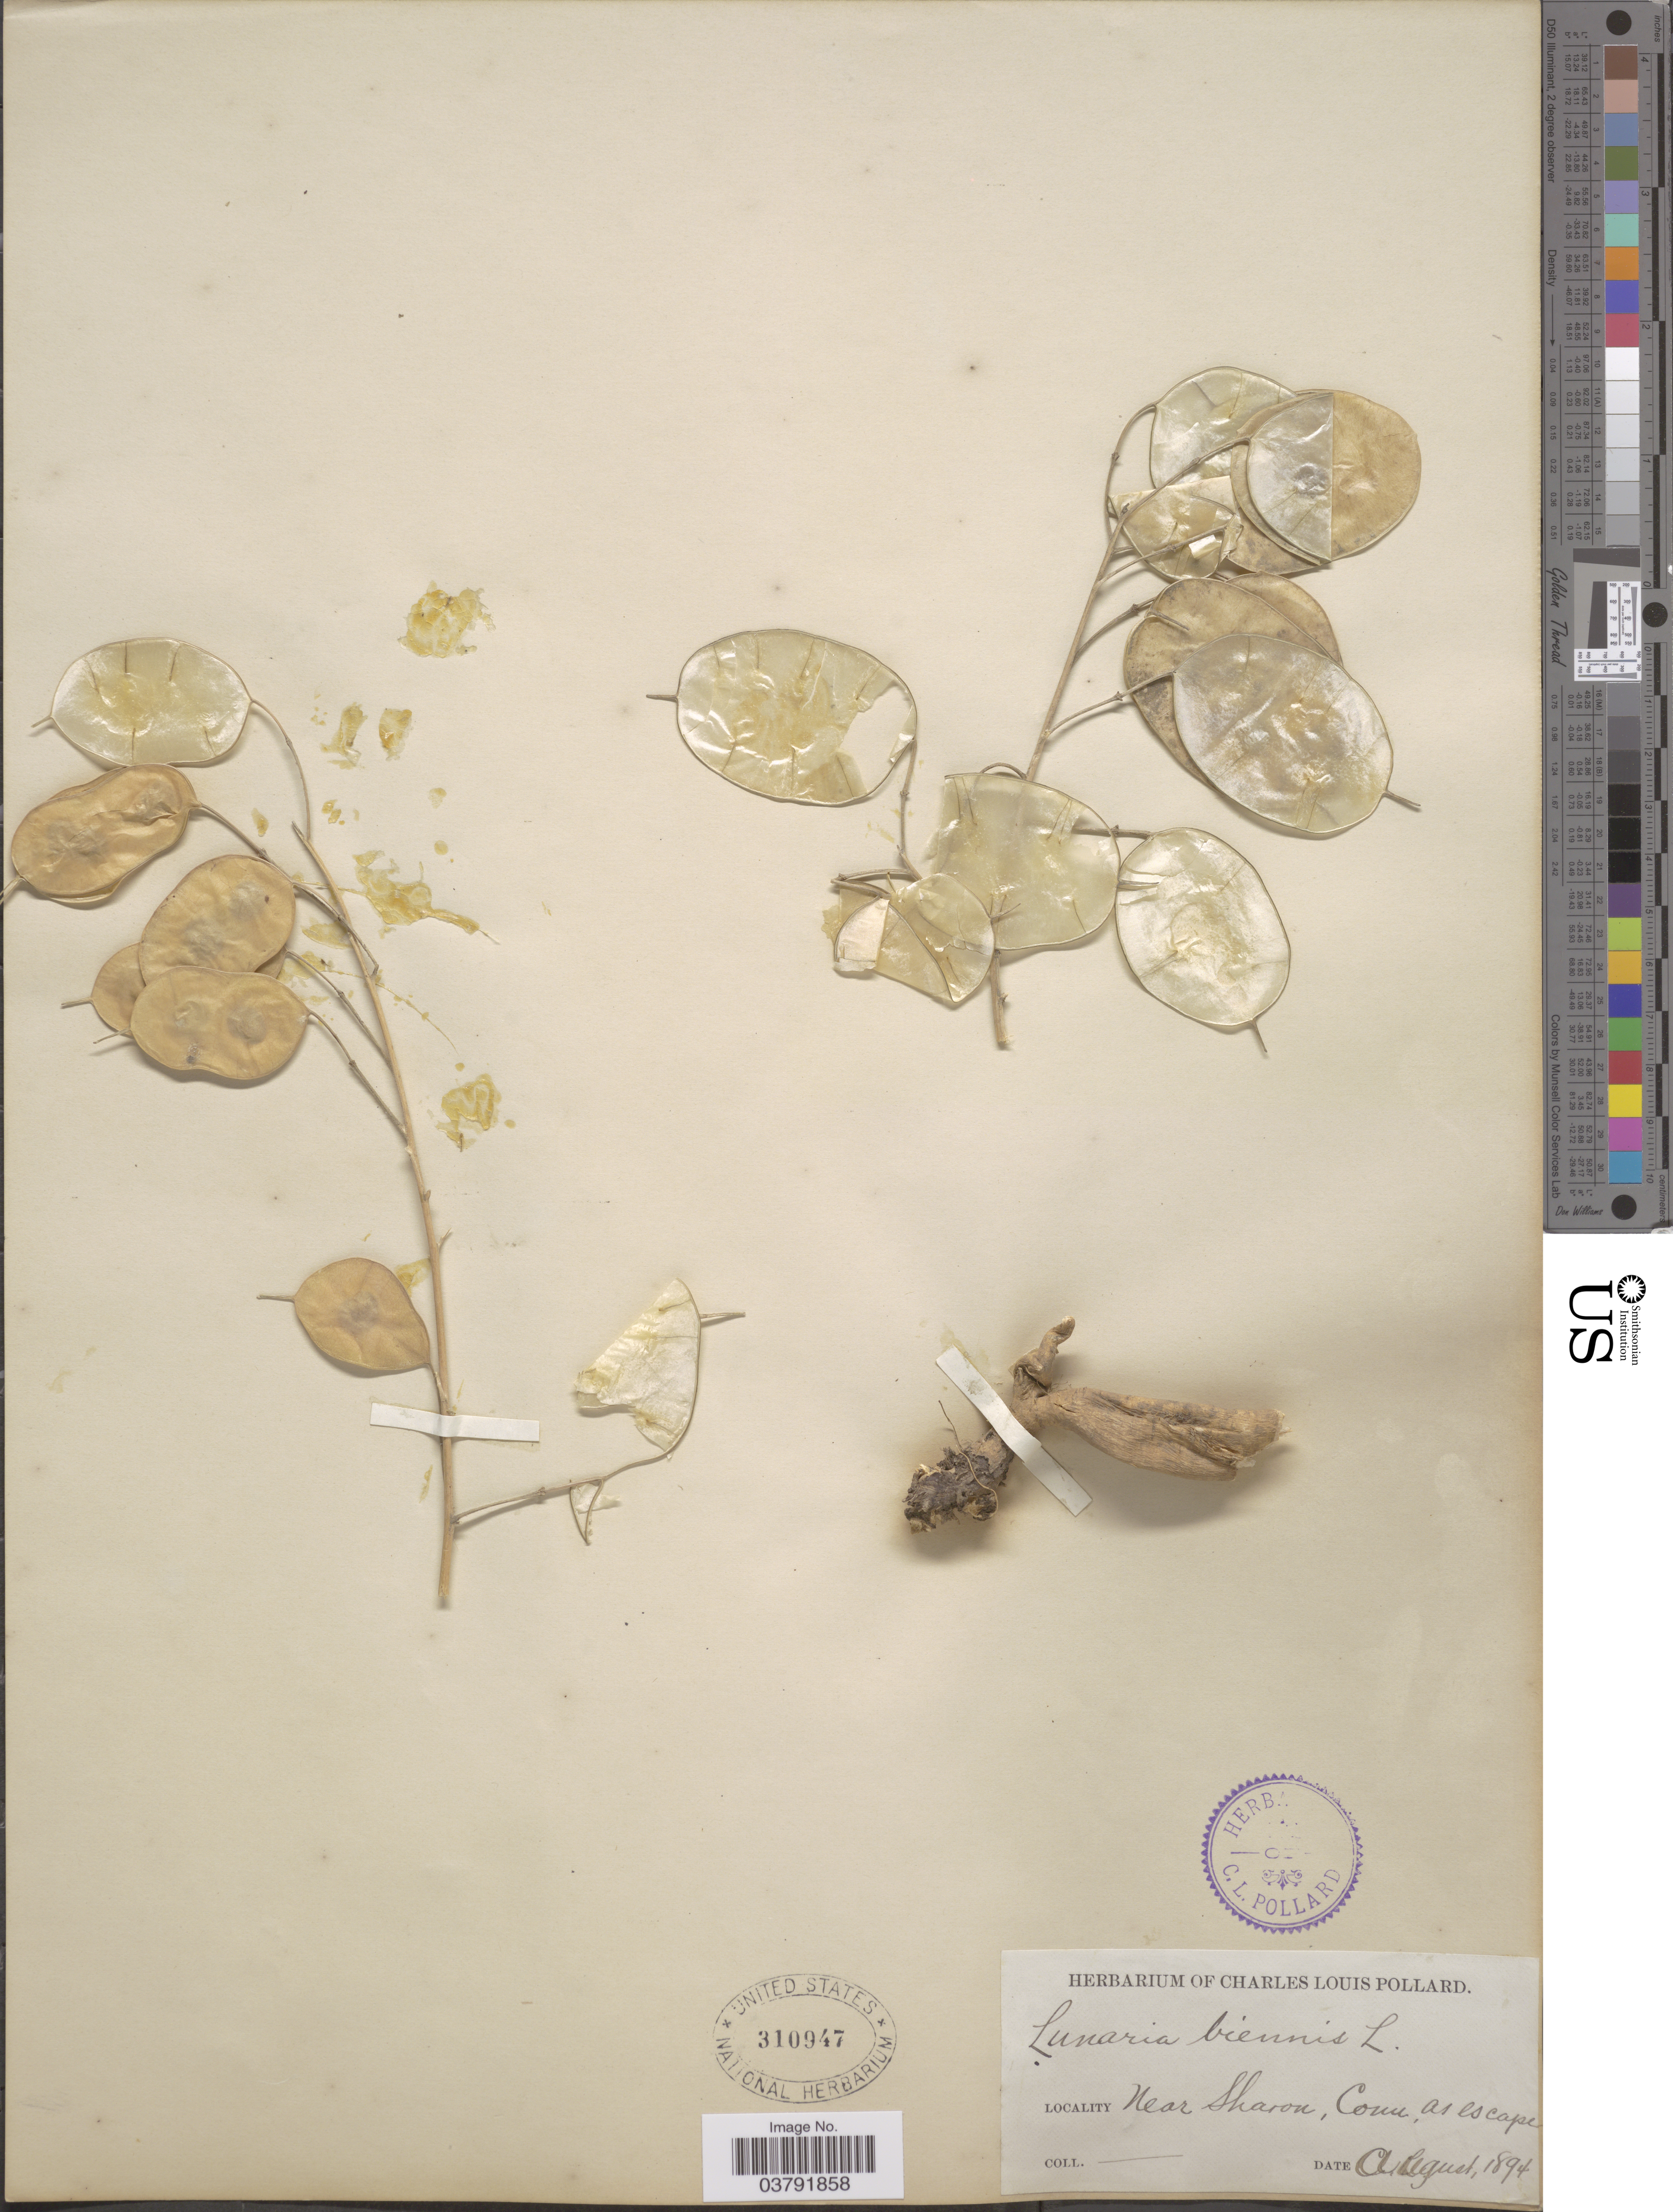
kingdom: Plantae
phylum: Tracheophyta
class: Magnoliopsida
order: Brassicales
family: Brassicaceae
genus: Lunaria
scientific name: Lunaria biennis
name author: Moench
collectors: ex herb. C.L. Pollard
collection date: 1894-08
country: United States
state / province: Connecticut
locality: Near Sharon.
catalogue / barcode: US 310947